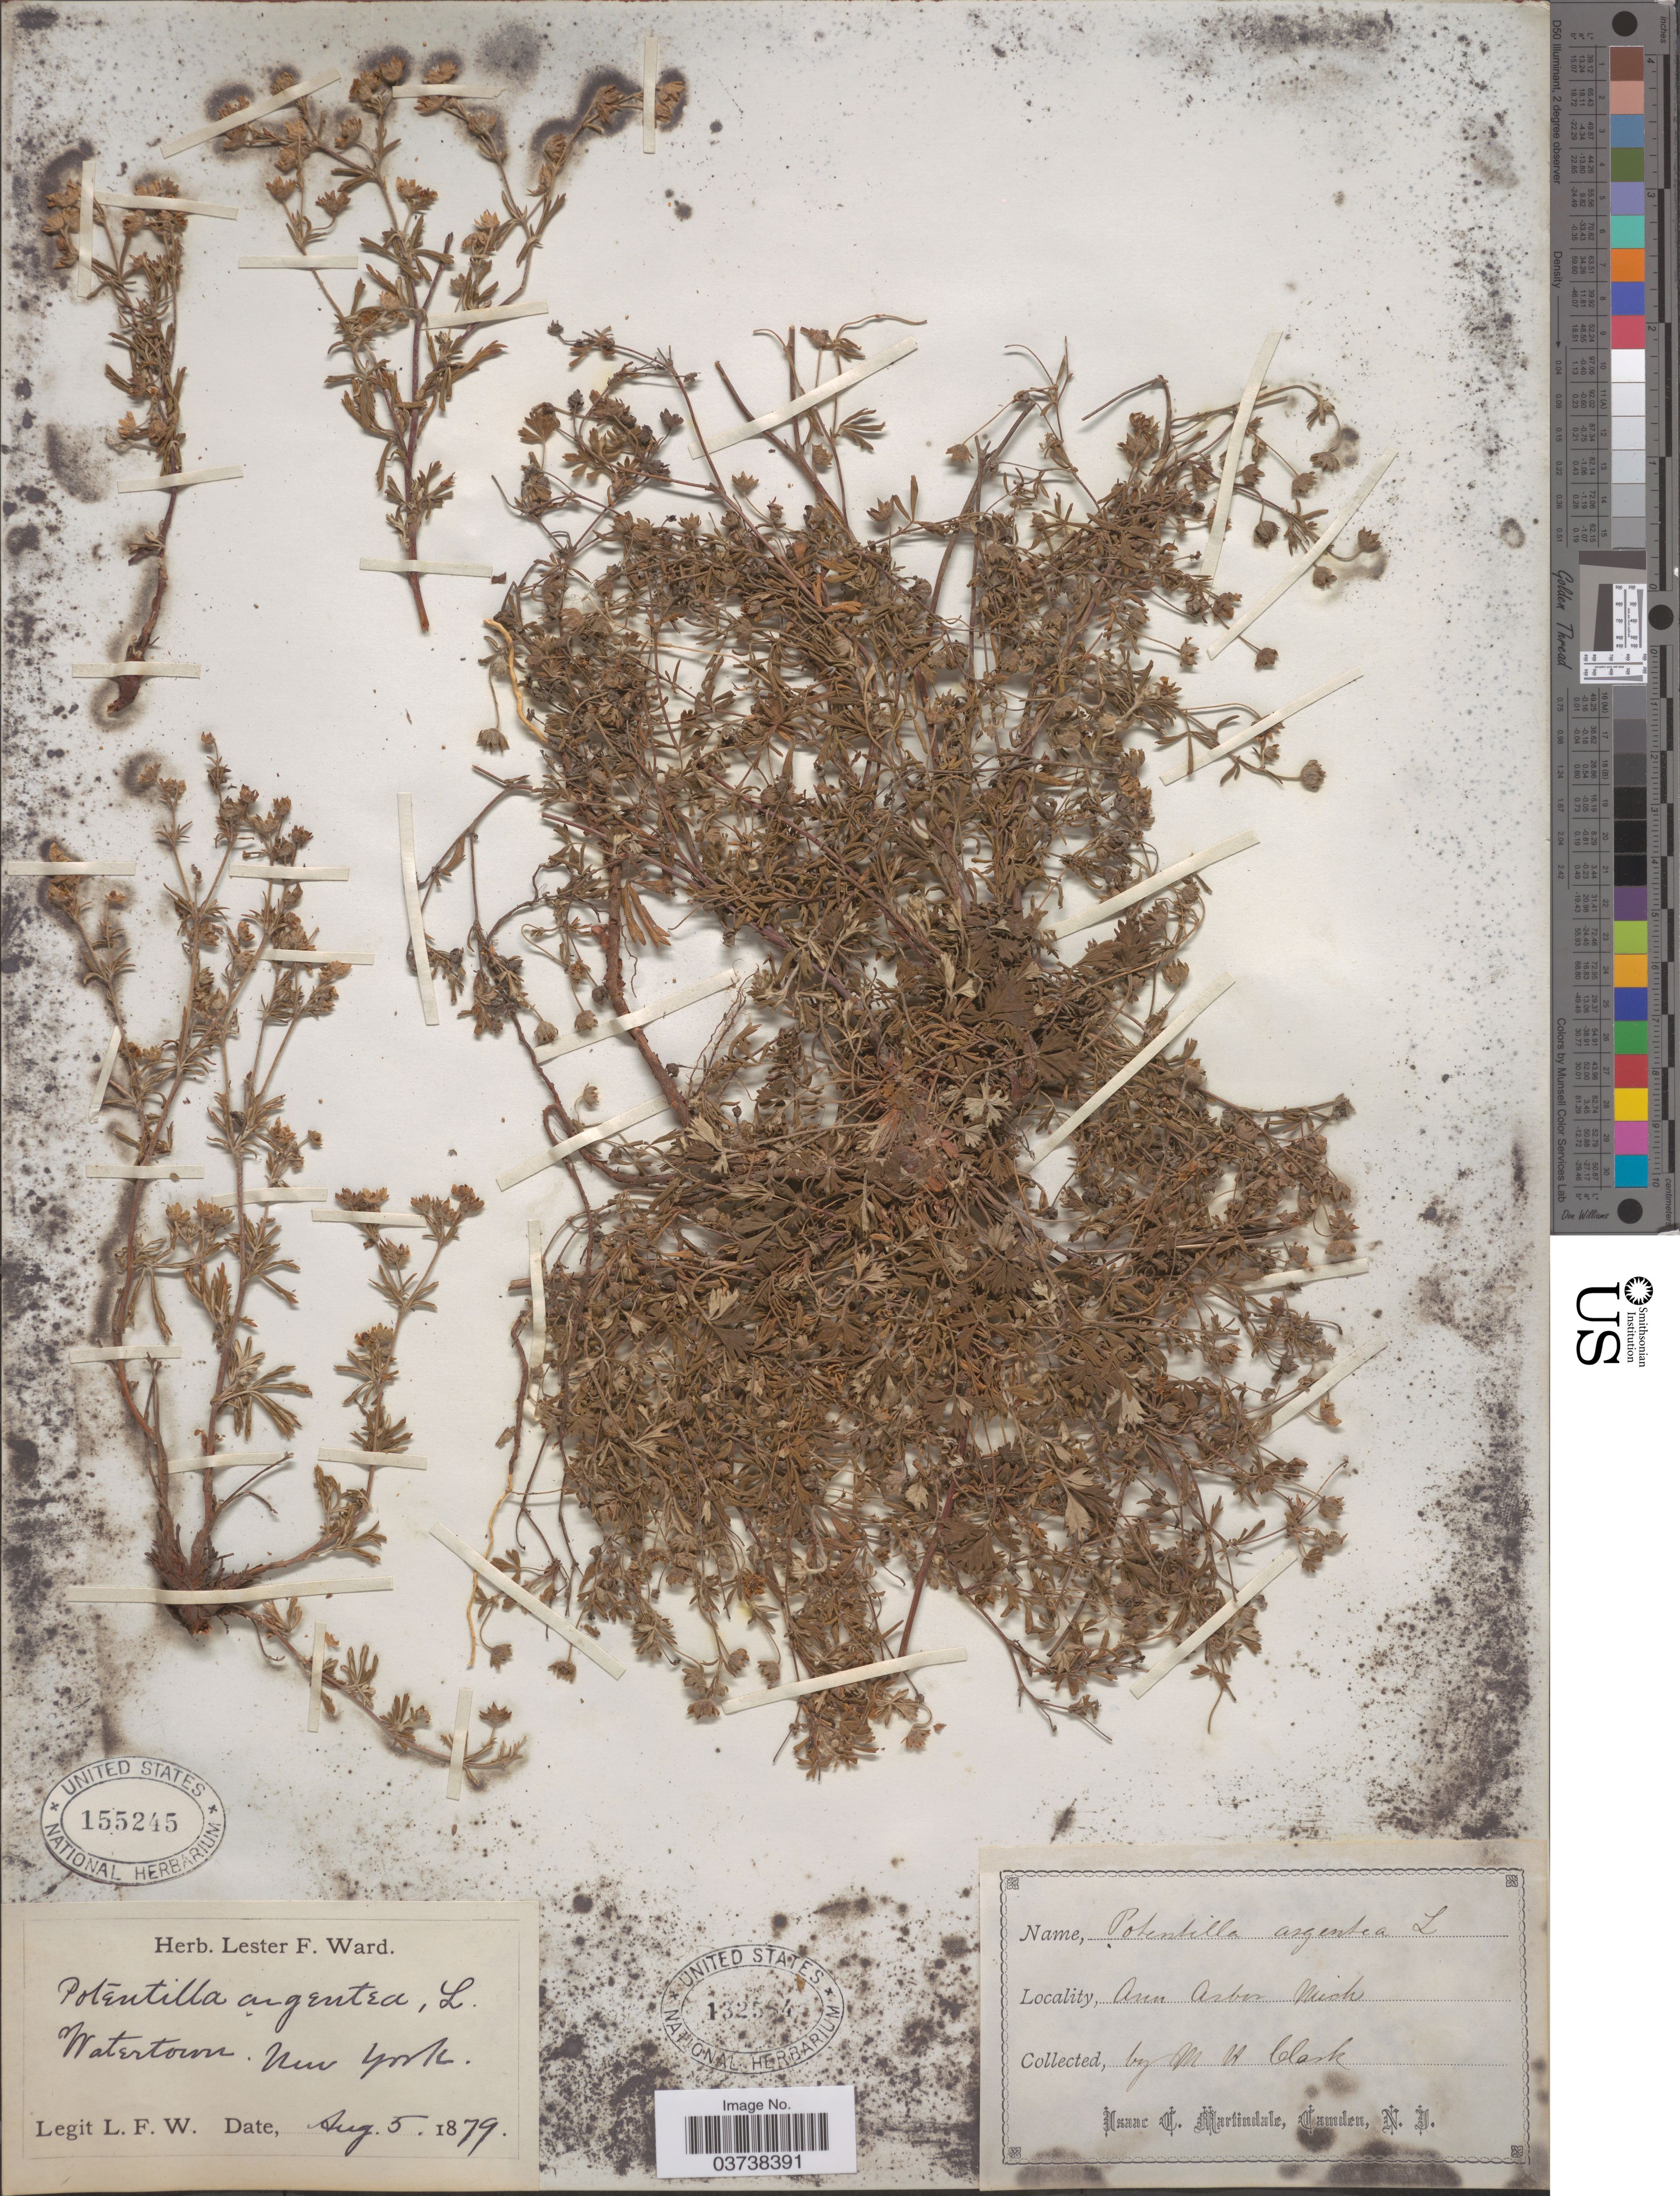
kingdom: Plantae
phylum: Tracheophyta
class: Magnoliopsida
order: Rosales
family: Rosaceae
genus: Potentilla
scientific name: Potentilla argentea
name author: L.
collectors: M. Clark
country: United States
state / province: Michigan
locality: Ann Arbor.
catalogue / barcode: US 312584-2